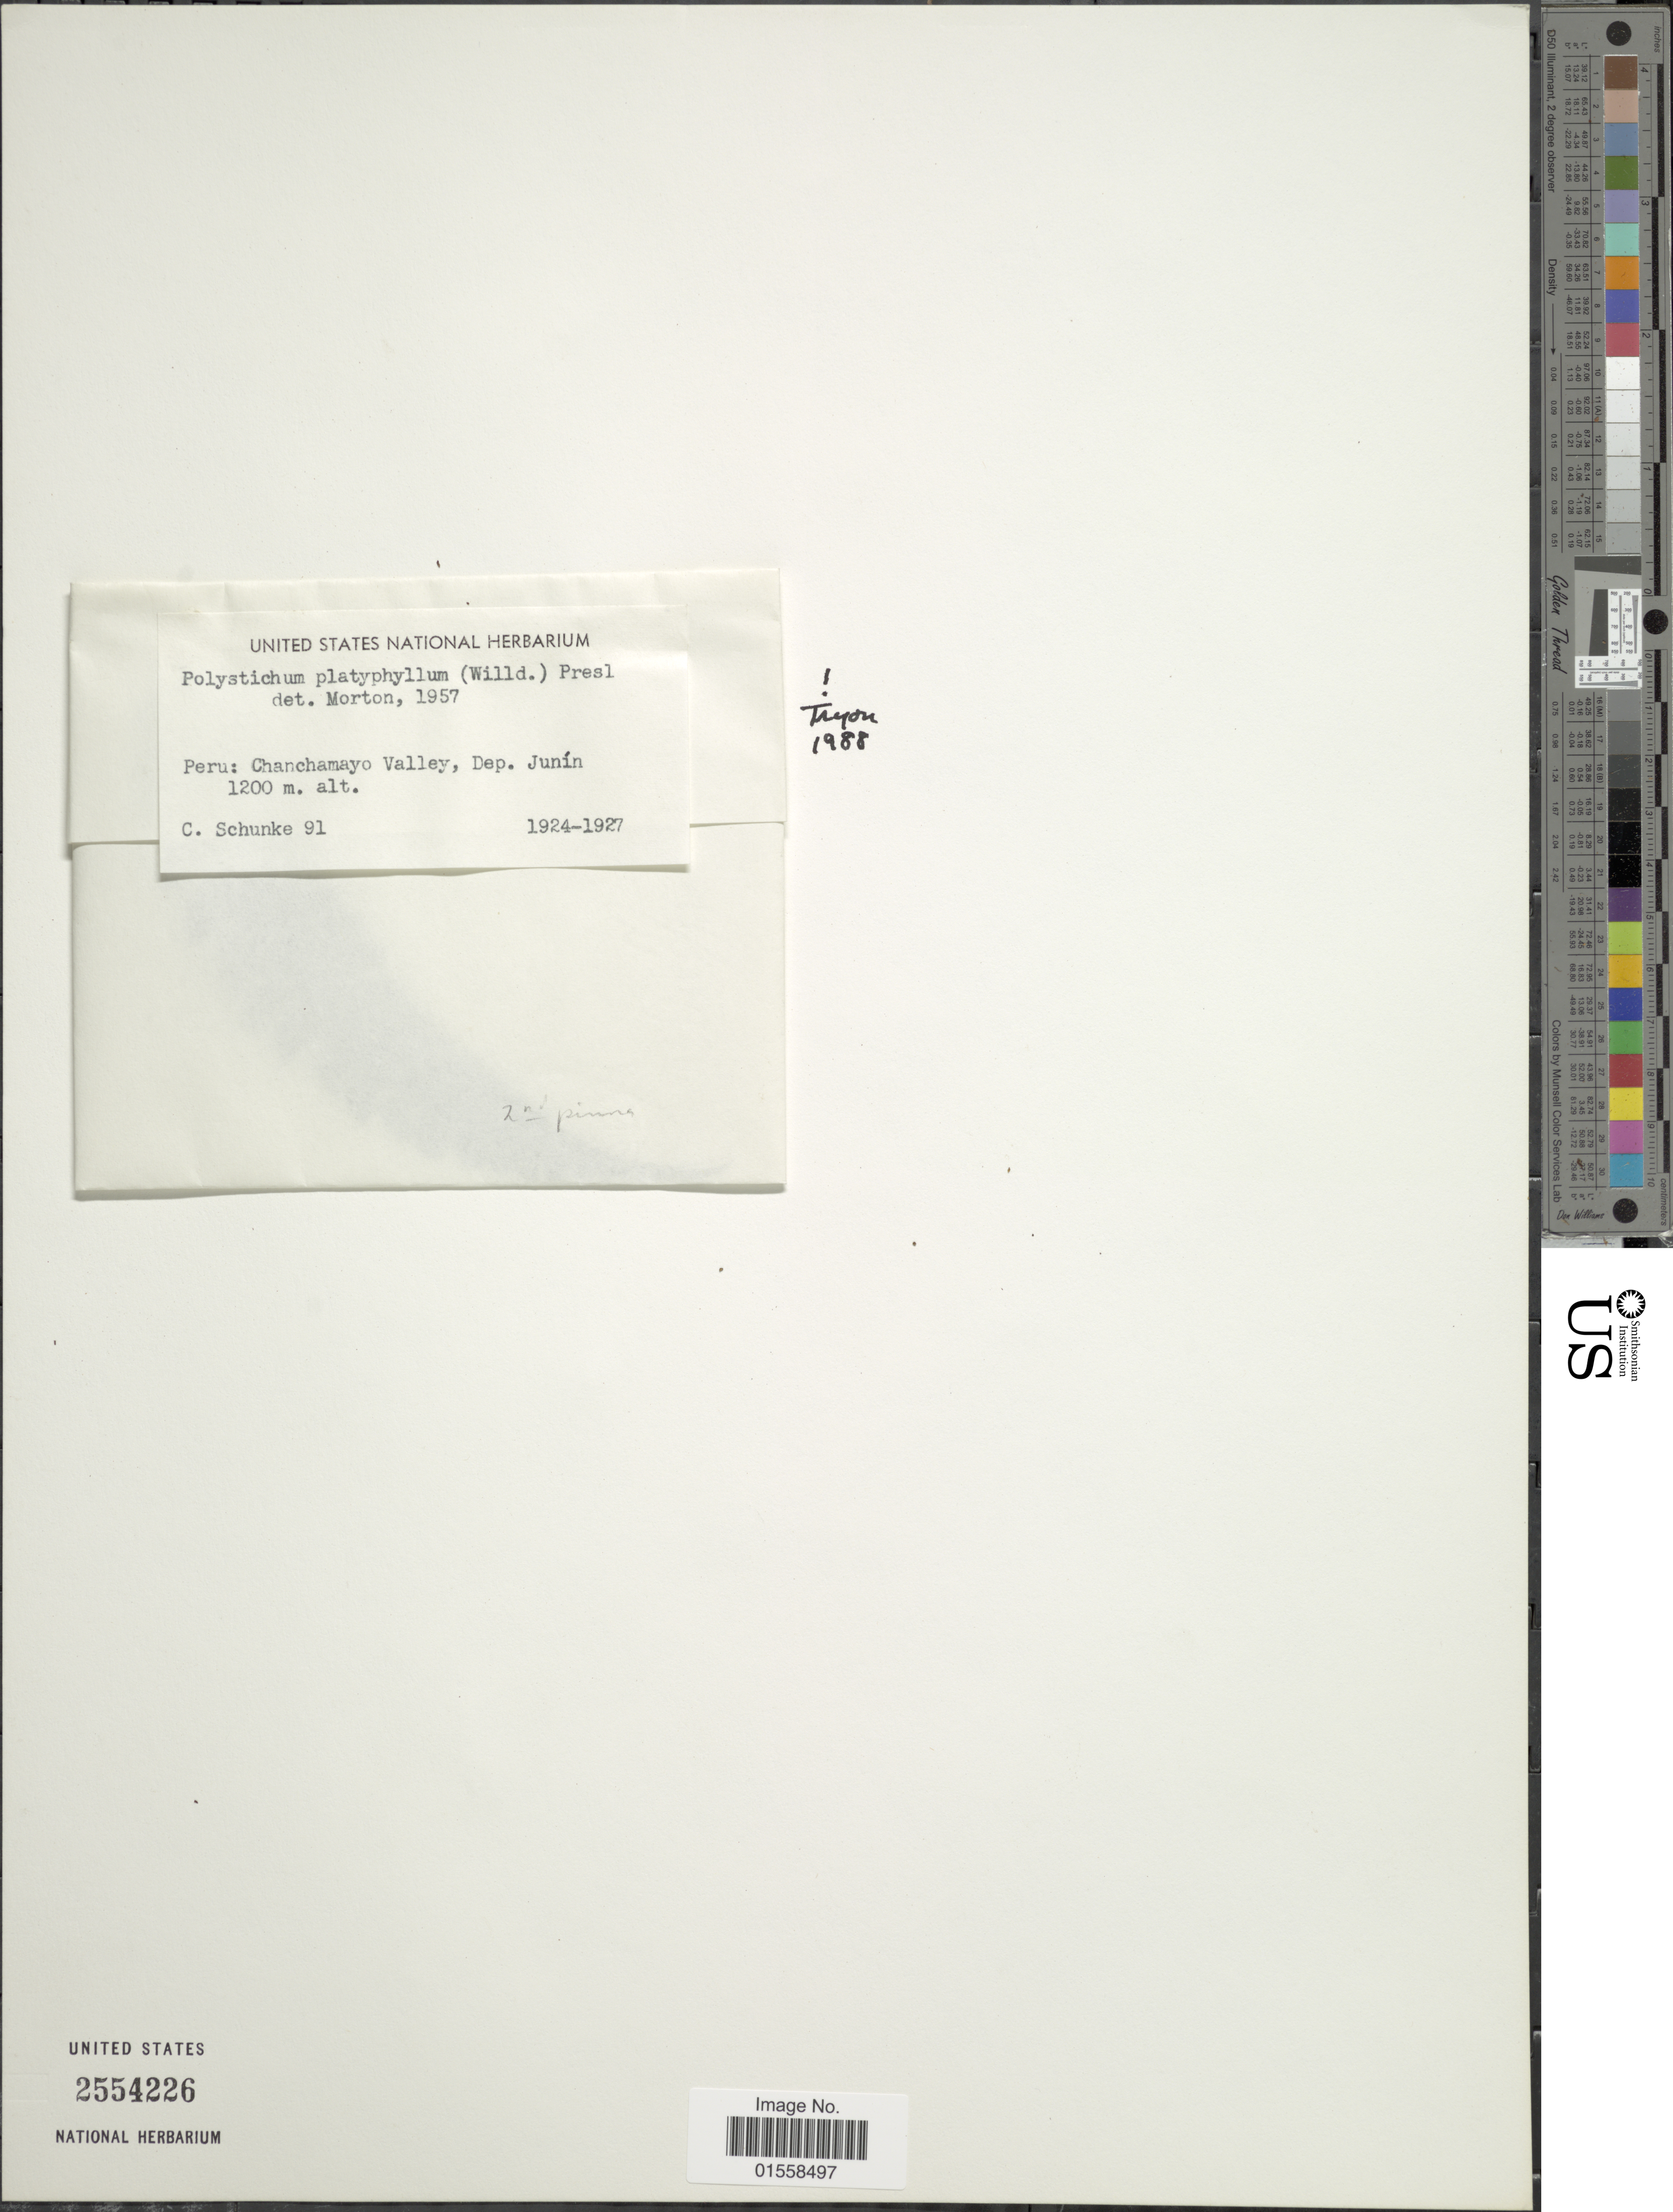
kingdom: Plantae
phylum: Tracheophyta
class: Polypodiopsida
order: Polypodiales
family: Dryopteridaceae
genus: Polystichum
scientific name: Polystichum platyphyllum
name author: (Willd.) C. Presl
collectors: C. Schunke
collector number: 91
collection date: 1924/1927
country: Peru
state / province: Junín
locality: Peru: Chanchamayo Valley, Dept. Junin.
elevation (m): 1200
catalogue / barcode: US 2554226